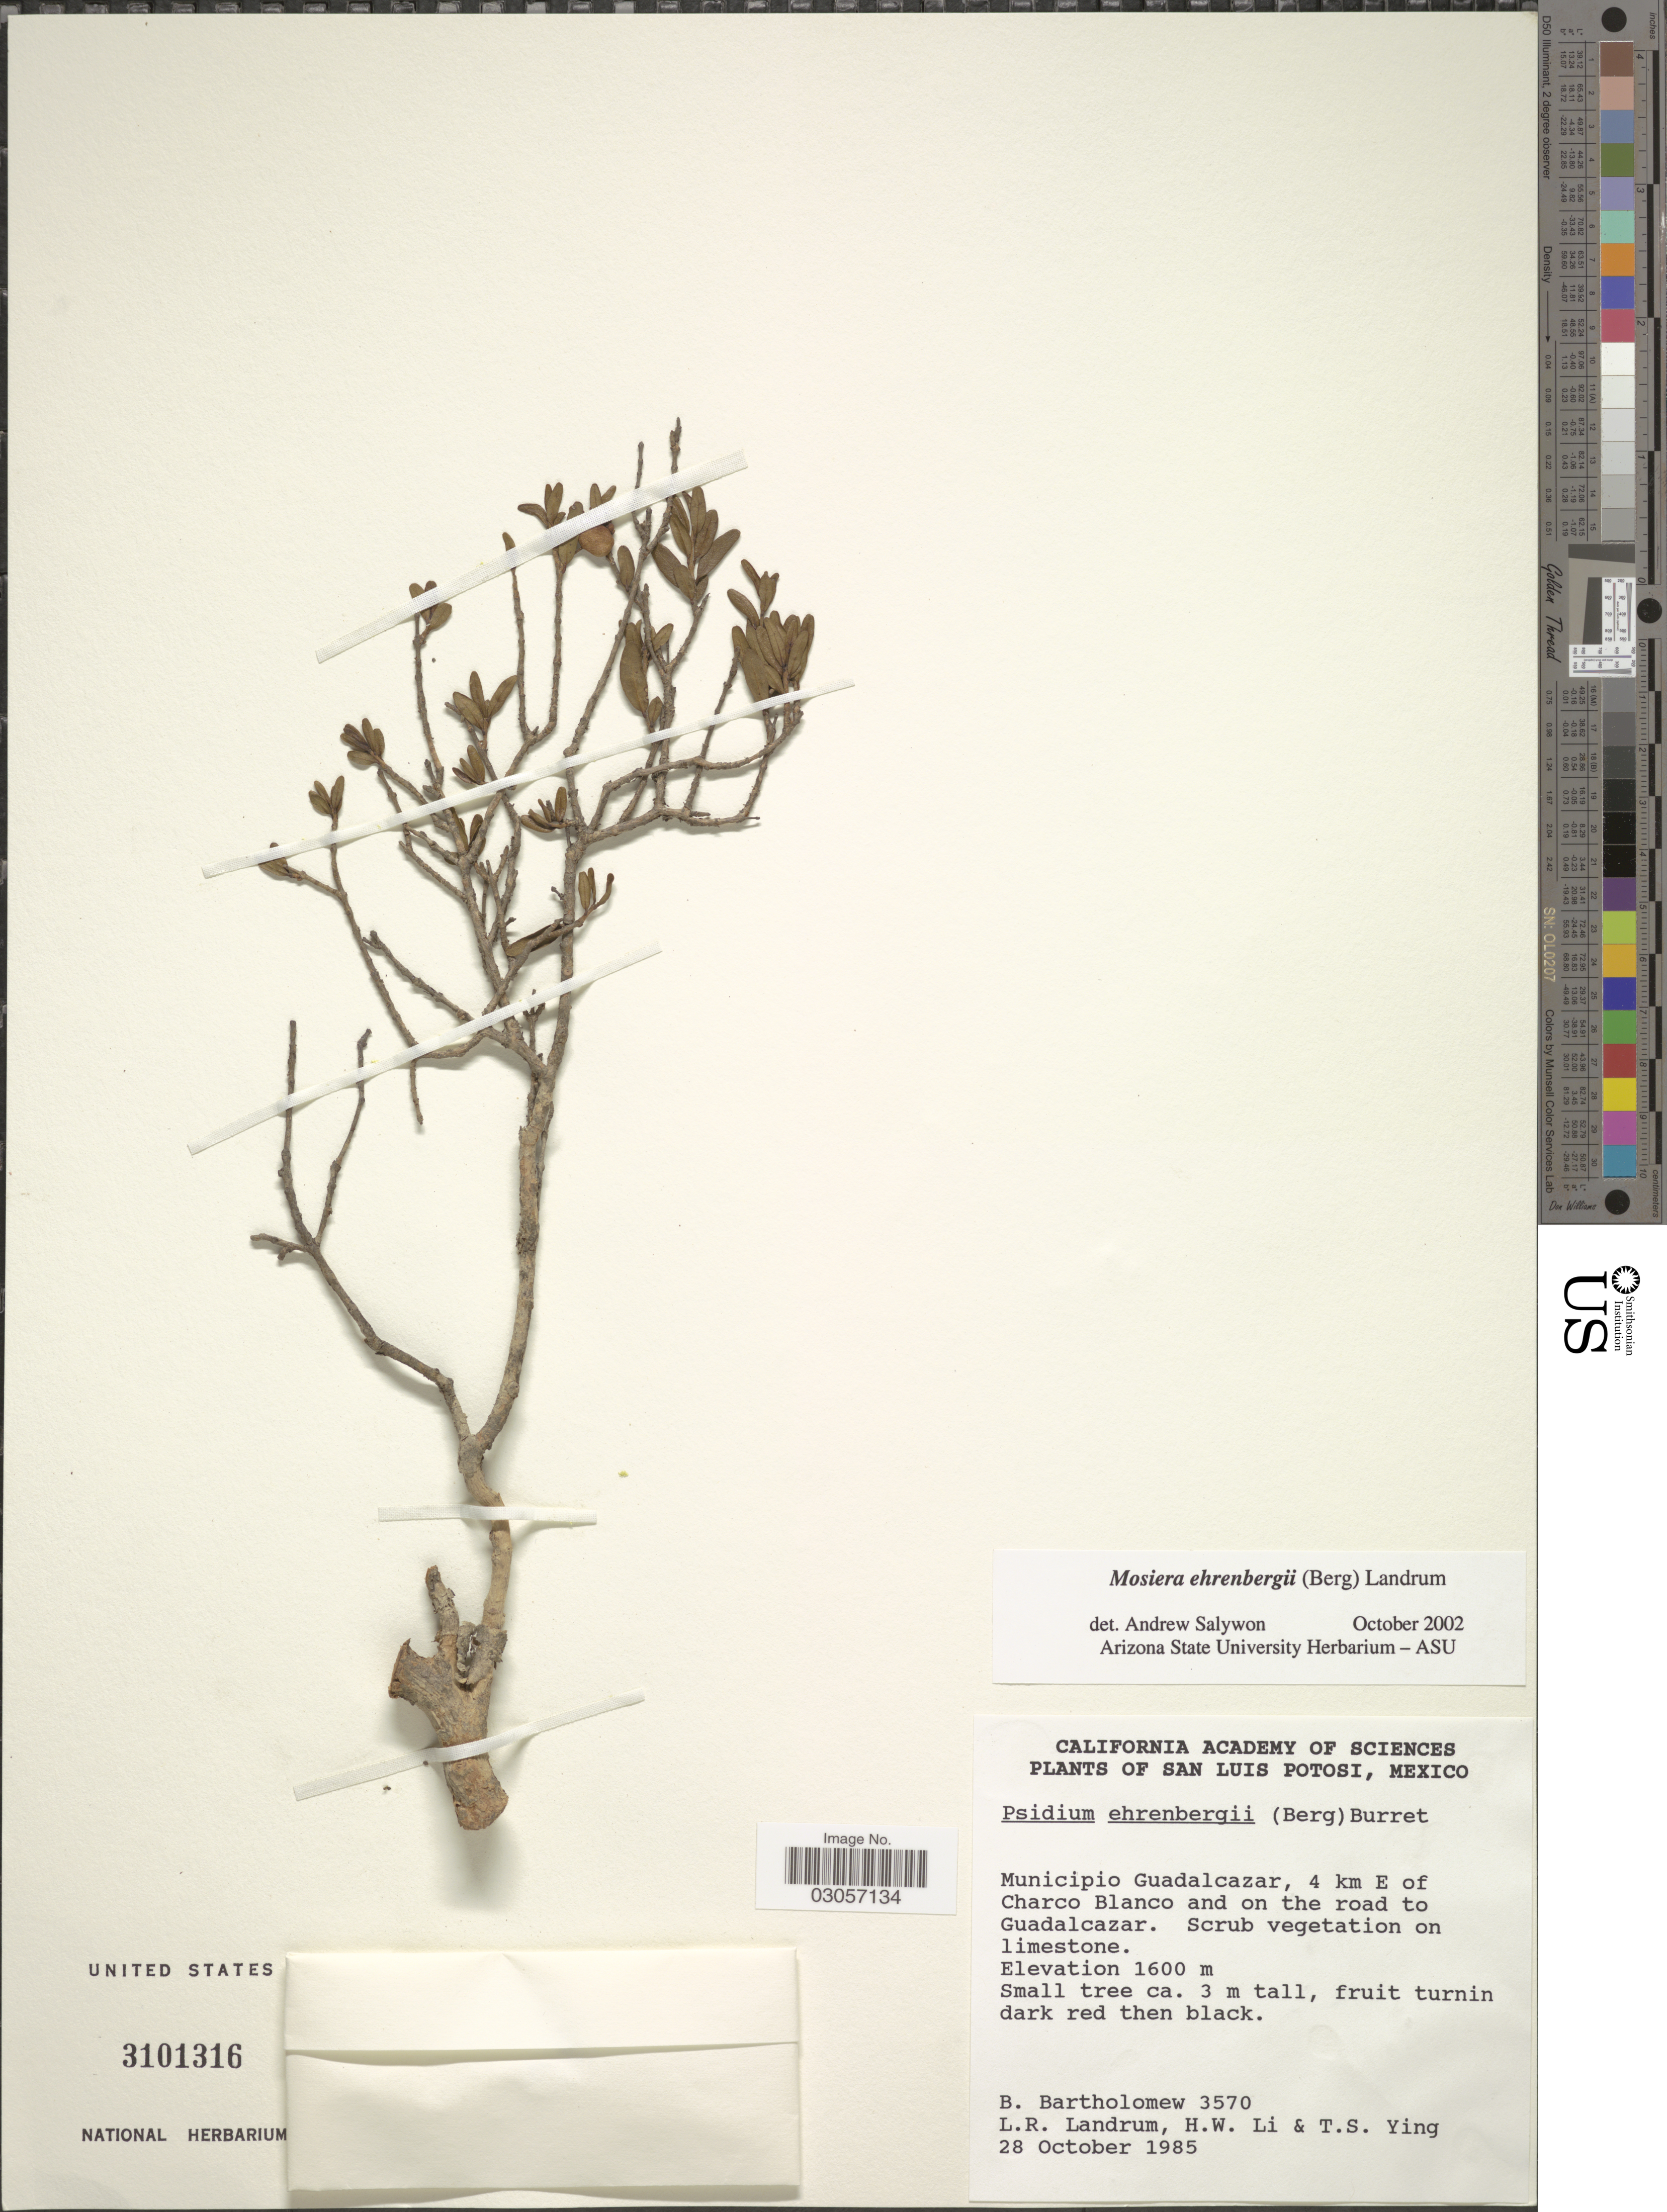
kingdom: Plantae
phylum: Tracheophyta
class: Magnoliopsida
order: Myrtales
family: Myrtaceae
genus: Mosiera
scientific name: Mosiera ehrenbergii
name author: (O. Berg) Landrum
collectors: B. Bartholomew, L. R. Landrum, H. W. Li & T. Ying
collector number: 3570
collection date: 1985-10-28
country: Mexico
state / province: San Luis Potosí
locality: Municipio Guadalcazar, 4 km E of Charco Blanco and on the road to Guadalcazar.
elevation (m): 1600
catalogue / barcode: US 3101316